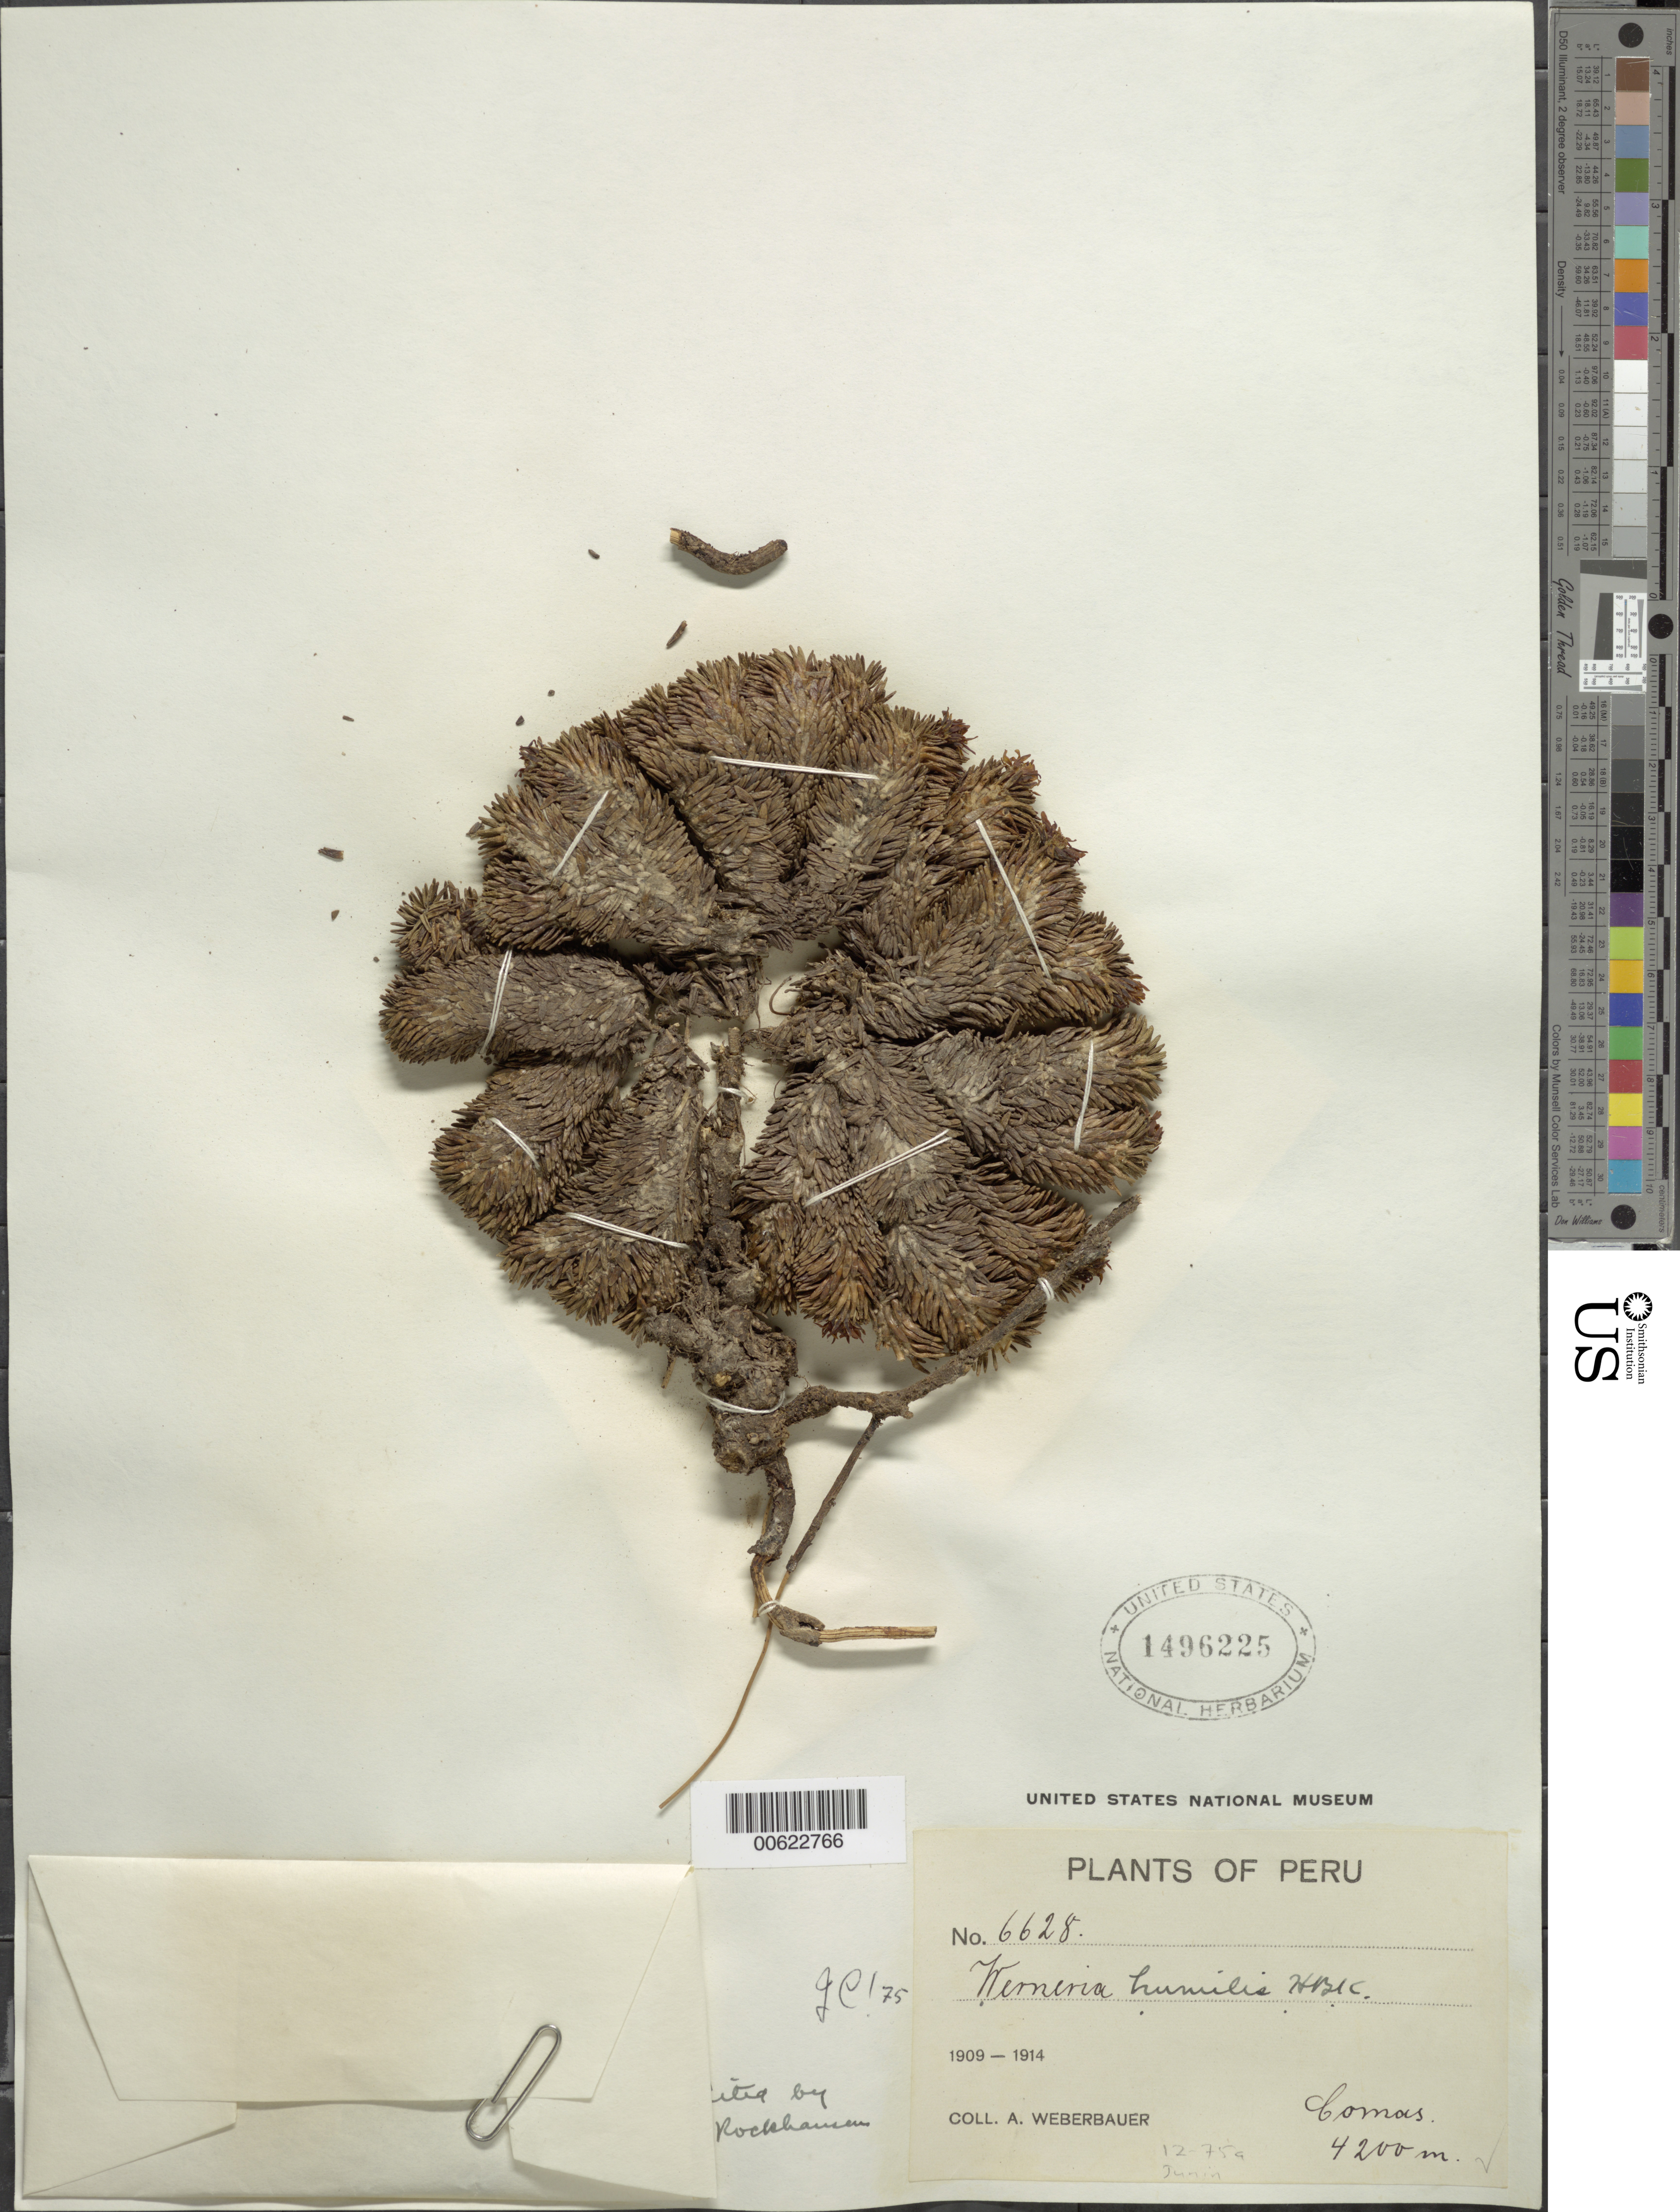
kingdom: Plantae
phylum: Tracheophyta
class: Magnoliopsida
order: Asterales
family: Asteraceae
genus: Xenophyllum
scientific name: Xenophyllum humile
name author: (Kunth) V.A. Funk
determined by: Funk, Vicki A., (BOT), Smithsonian Institution - National Museum of Natural History (UNITED STATES)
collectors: A. Weberbauer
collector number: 6628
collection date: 1909/1914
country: Peru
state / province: Junín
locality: Comas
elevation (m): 4200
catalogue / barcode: US 1496225